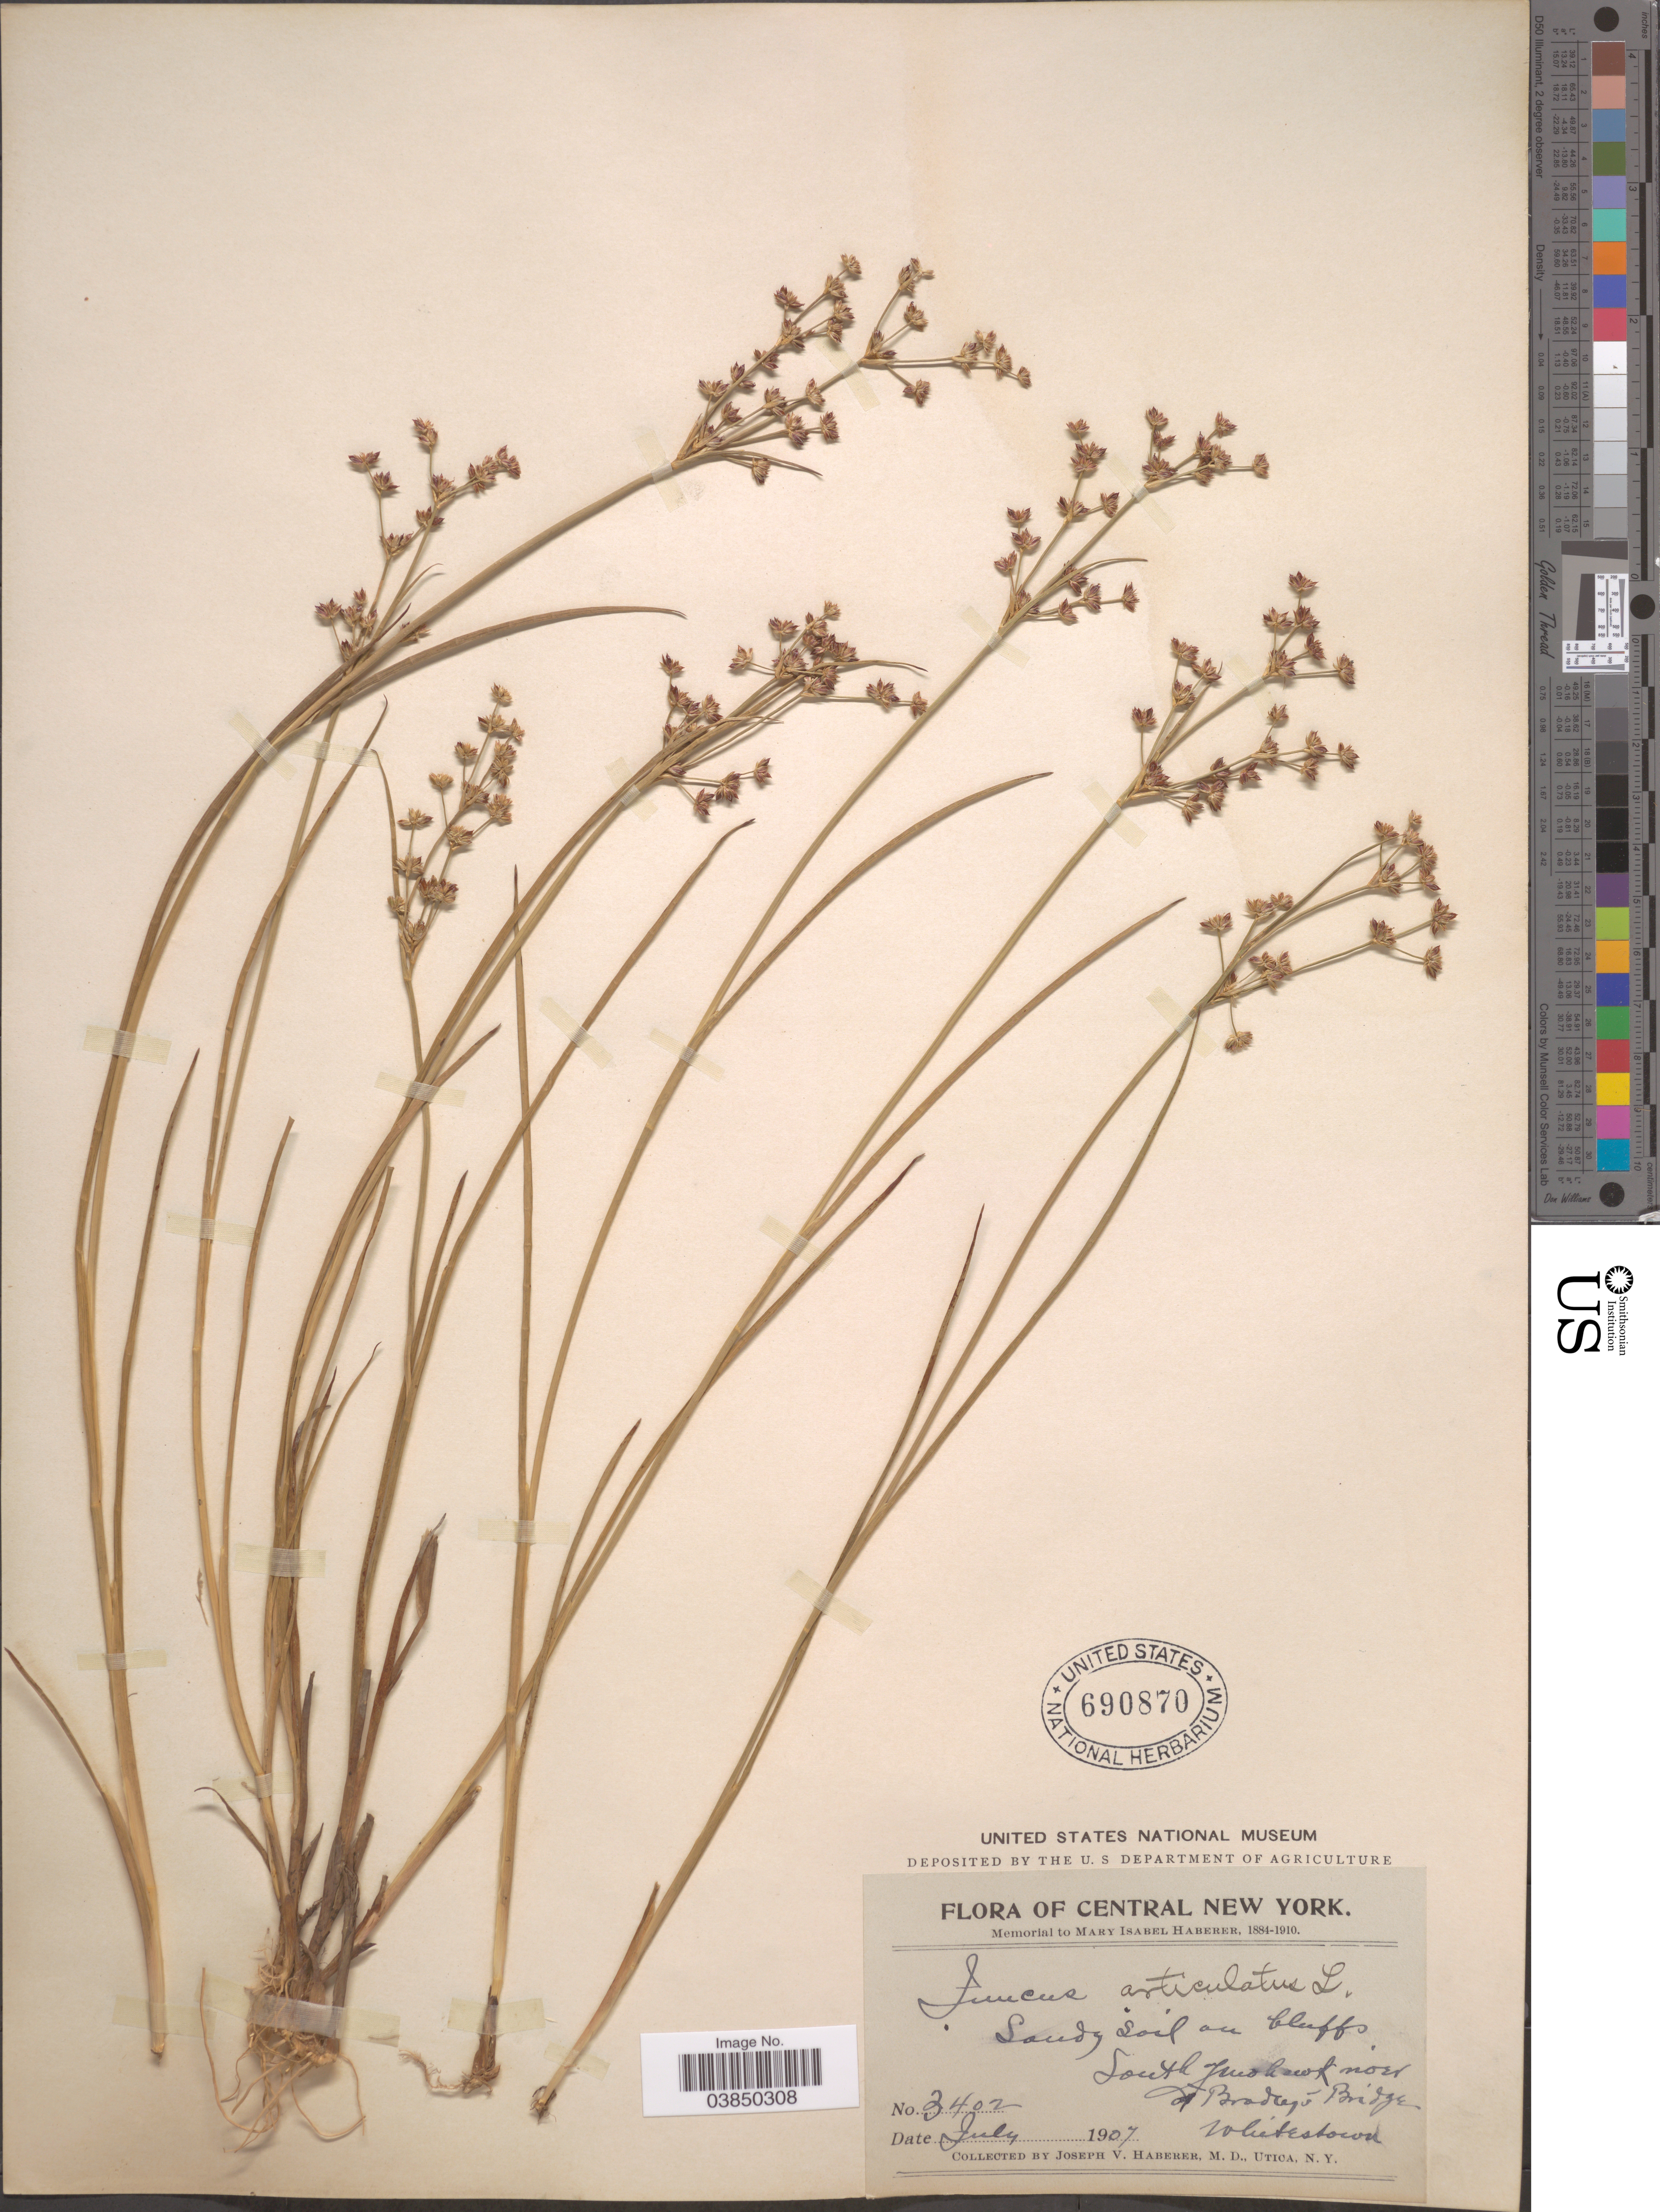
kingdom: Plantae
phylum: Tracheophyta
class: Liliopsida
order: Poales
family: Juncaceae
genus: Juncus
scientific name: Juncus articulatus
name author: L.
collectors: J. V. Haberer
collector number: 3402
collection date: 1907-07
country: United States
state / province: New York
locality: Central New York. South Mohawk River of Bradley's Bridge Whitestown.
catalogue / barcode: US 690870